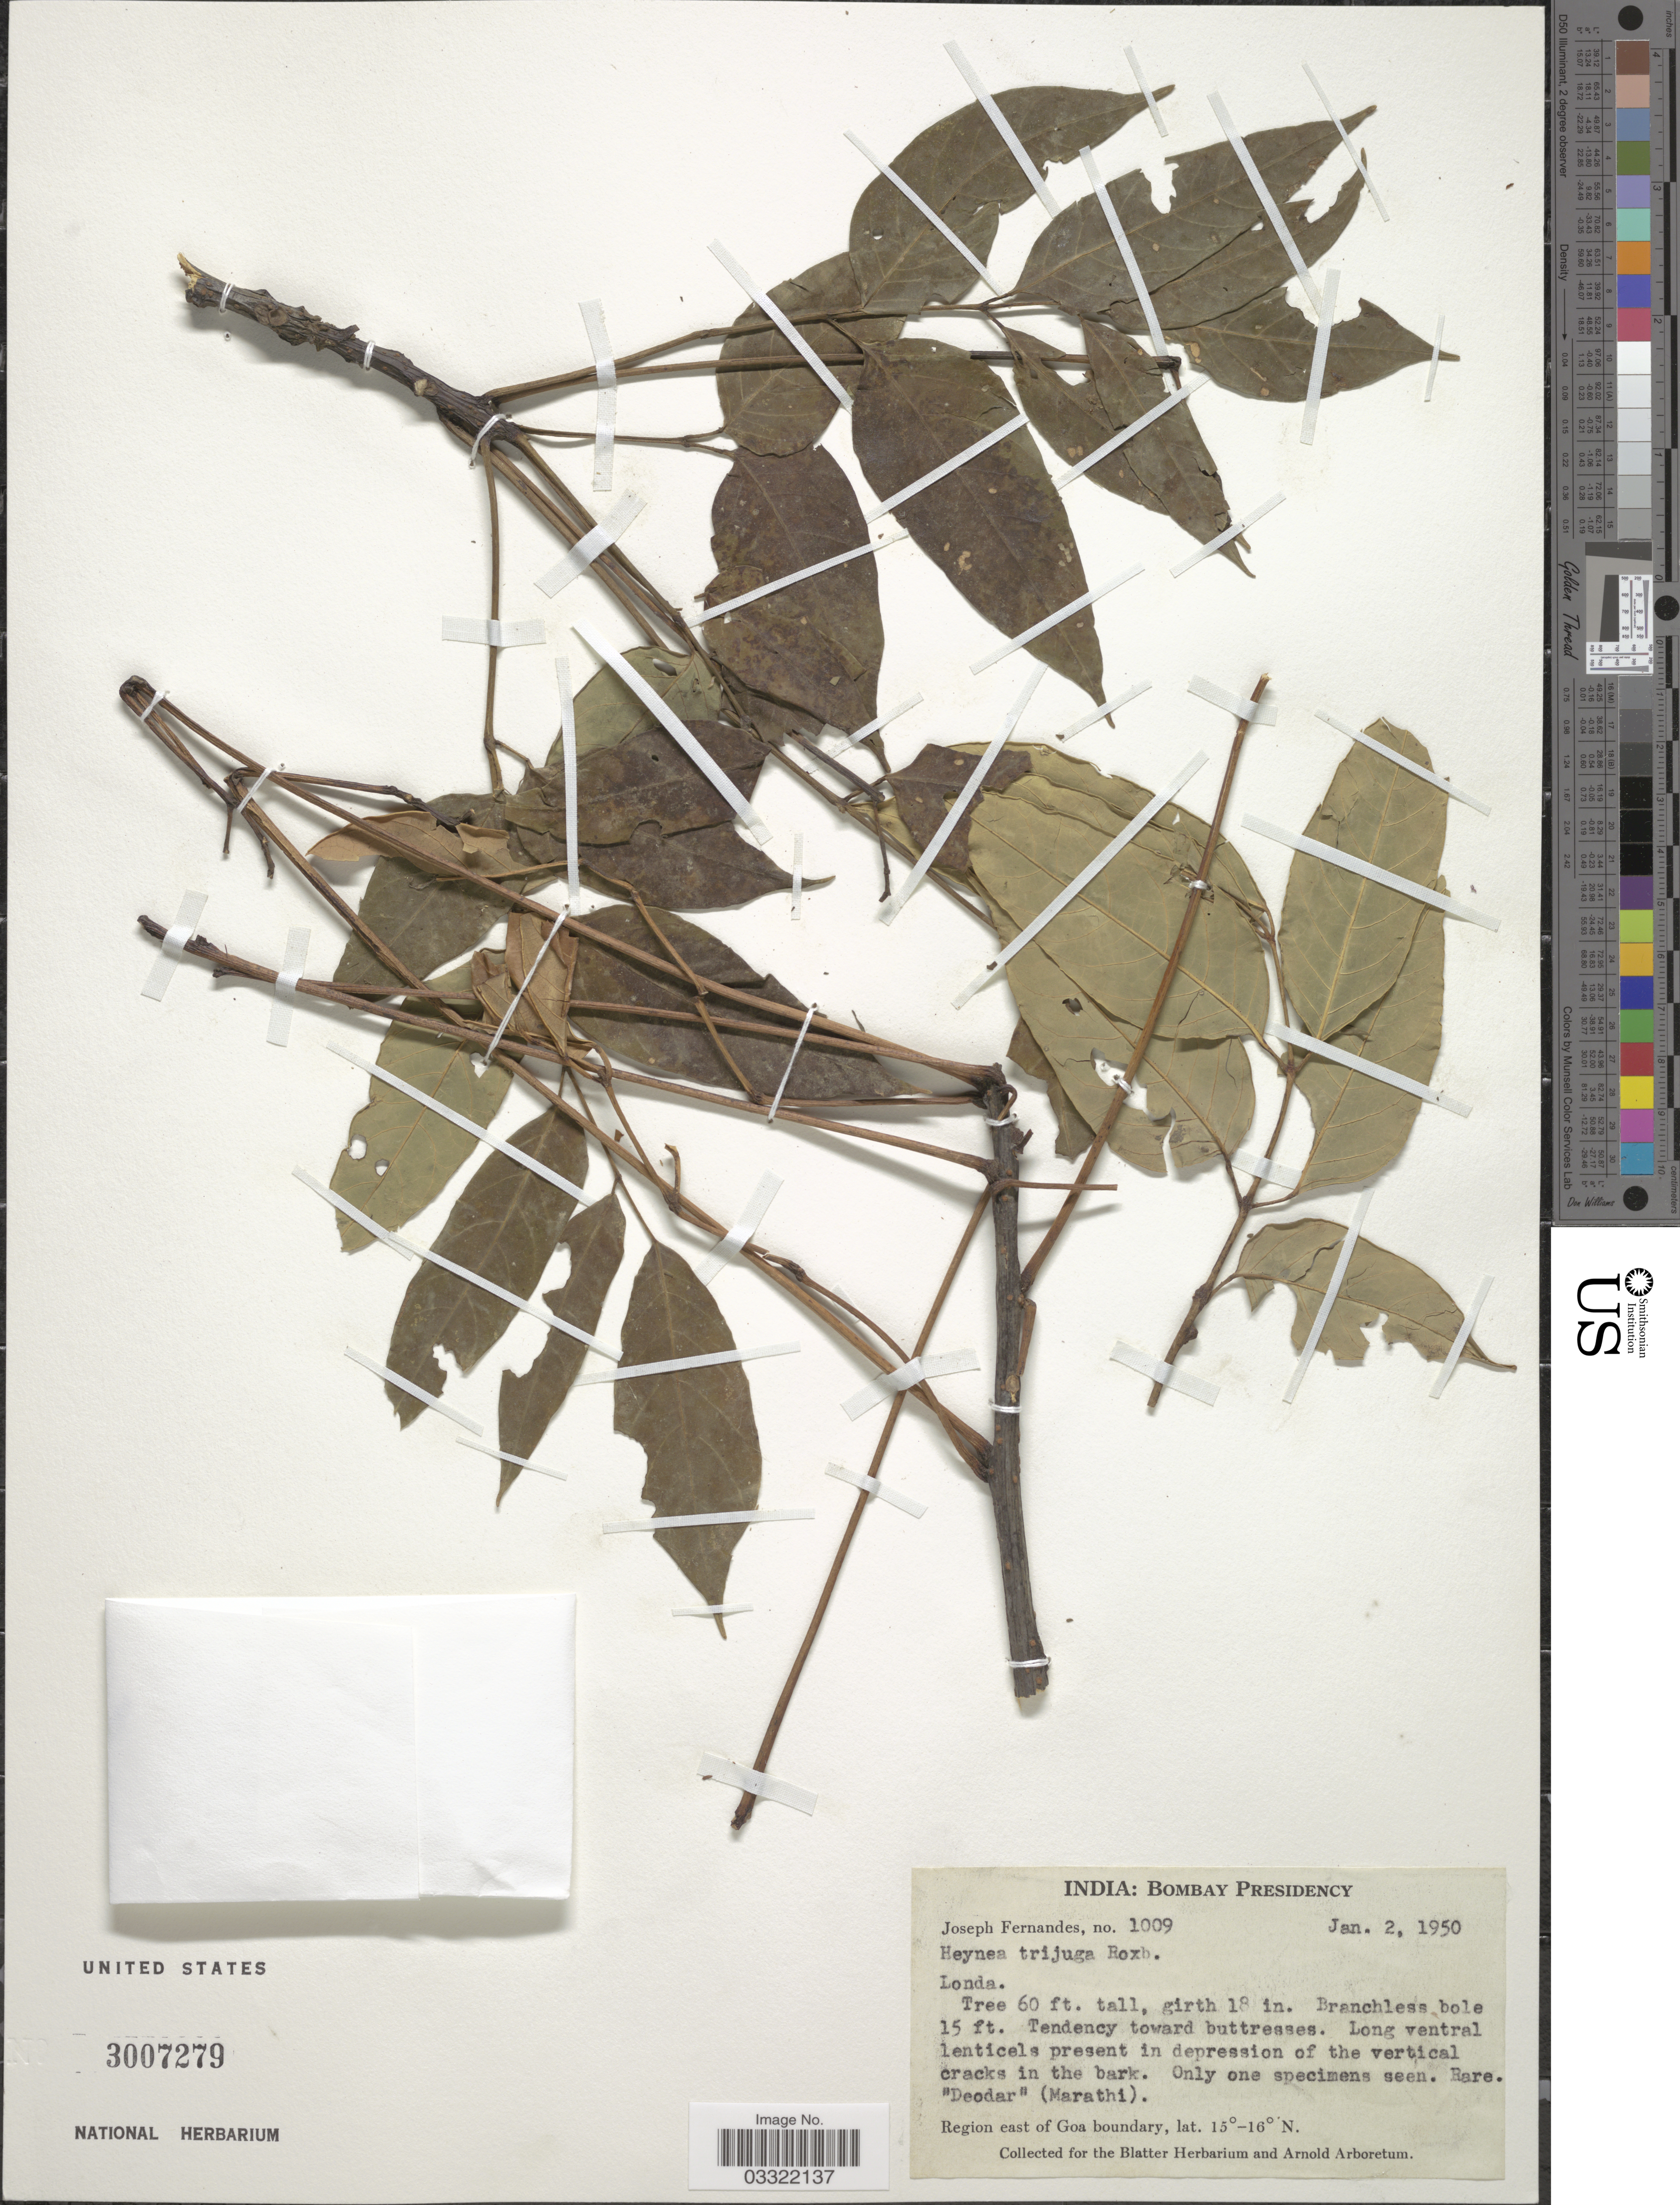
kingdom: Plantae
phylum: Tracheophyta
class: Magnoliopsida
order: Sapindales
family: Meliaceae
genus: Heynea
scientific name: Heynea trijuga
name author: Roxb.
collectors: J. Fernandes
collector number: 1009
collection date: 1950-01-02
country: India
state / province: Goa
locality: Bombay Presidency. Region east of Goa boundary.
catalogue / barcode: US 3007279